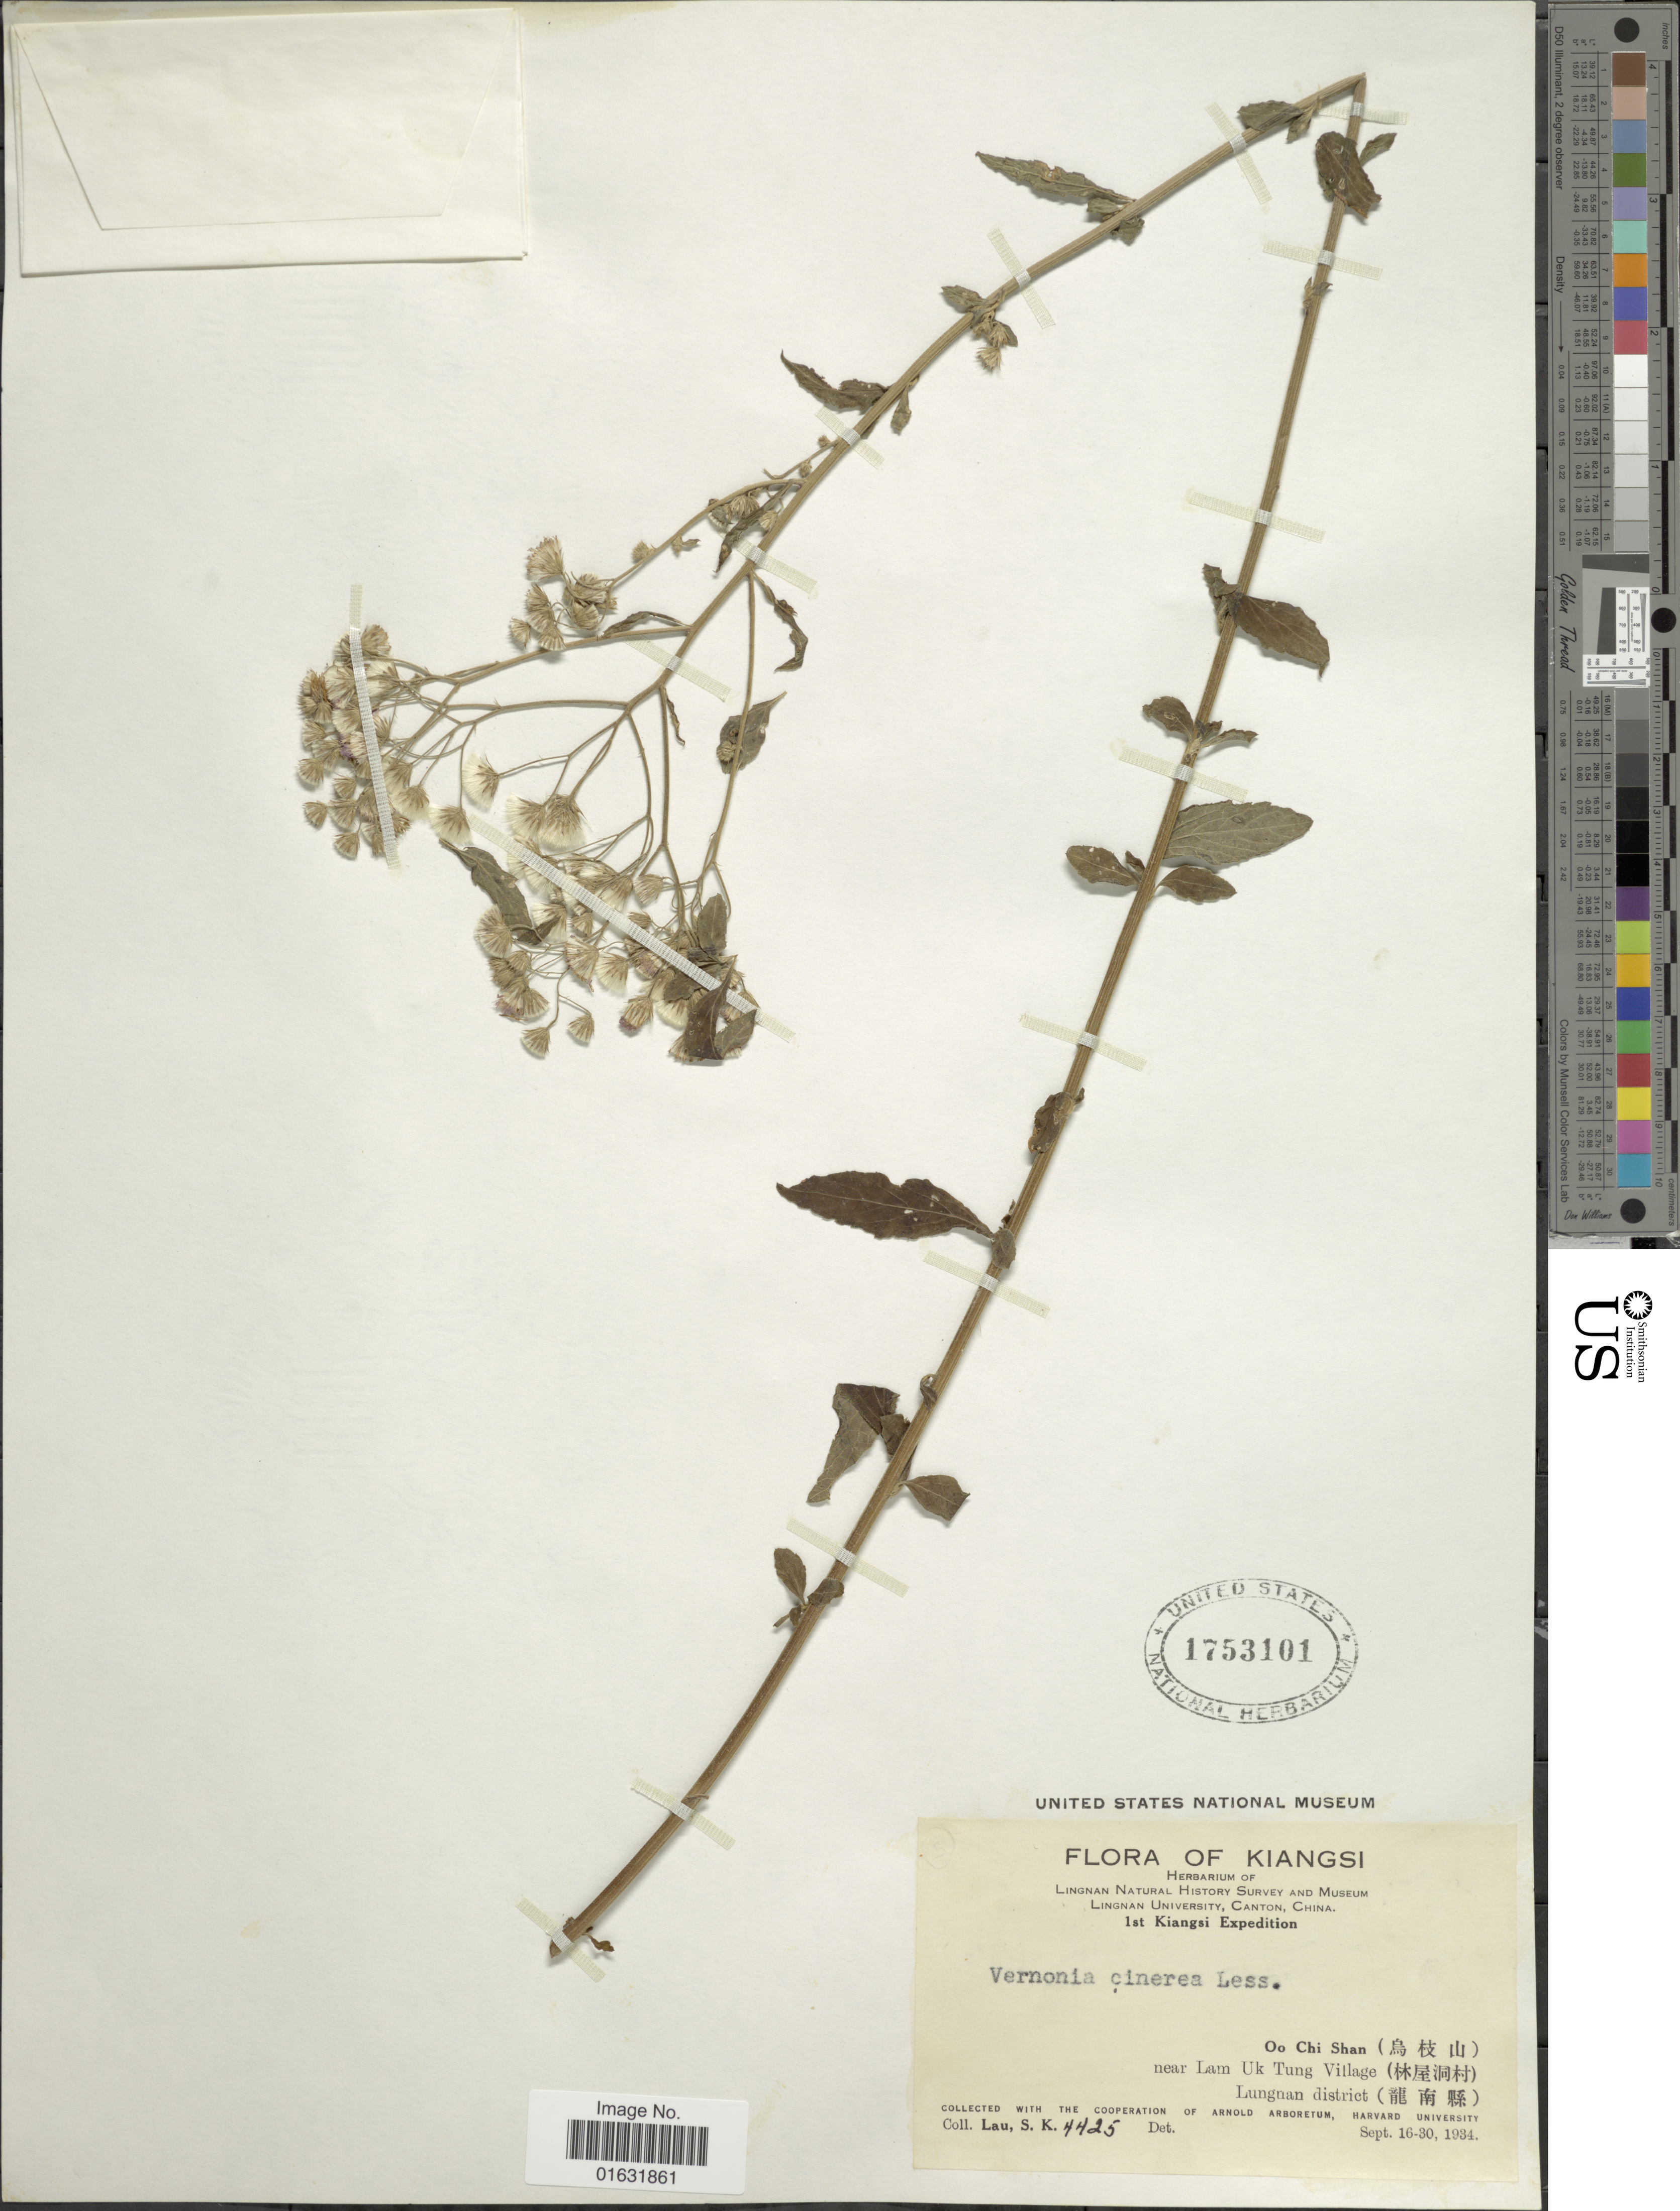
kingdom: Plantae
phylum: Tracheophyta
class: Magnoliopsida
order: Asterales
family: Asteraceae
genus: Cyanthillium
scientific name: Cyanthillium cinereum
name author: (L.) H. Rob.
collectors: S. K. Lau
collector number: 4425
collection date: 1934-08-16/1934-09-30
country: China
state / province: Jiangxi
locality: Kiangsi, Oo Chi Shan, near Lam Uk Tung Village, Lungnan District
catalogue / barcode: US 1753101